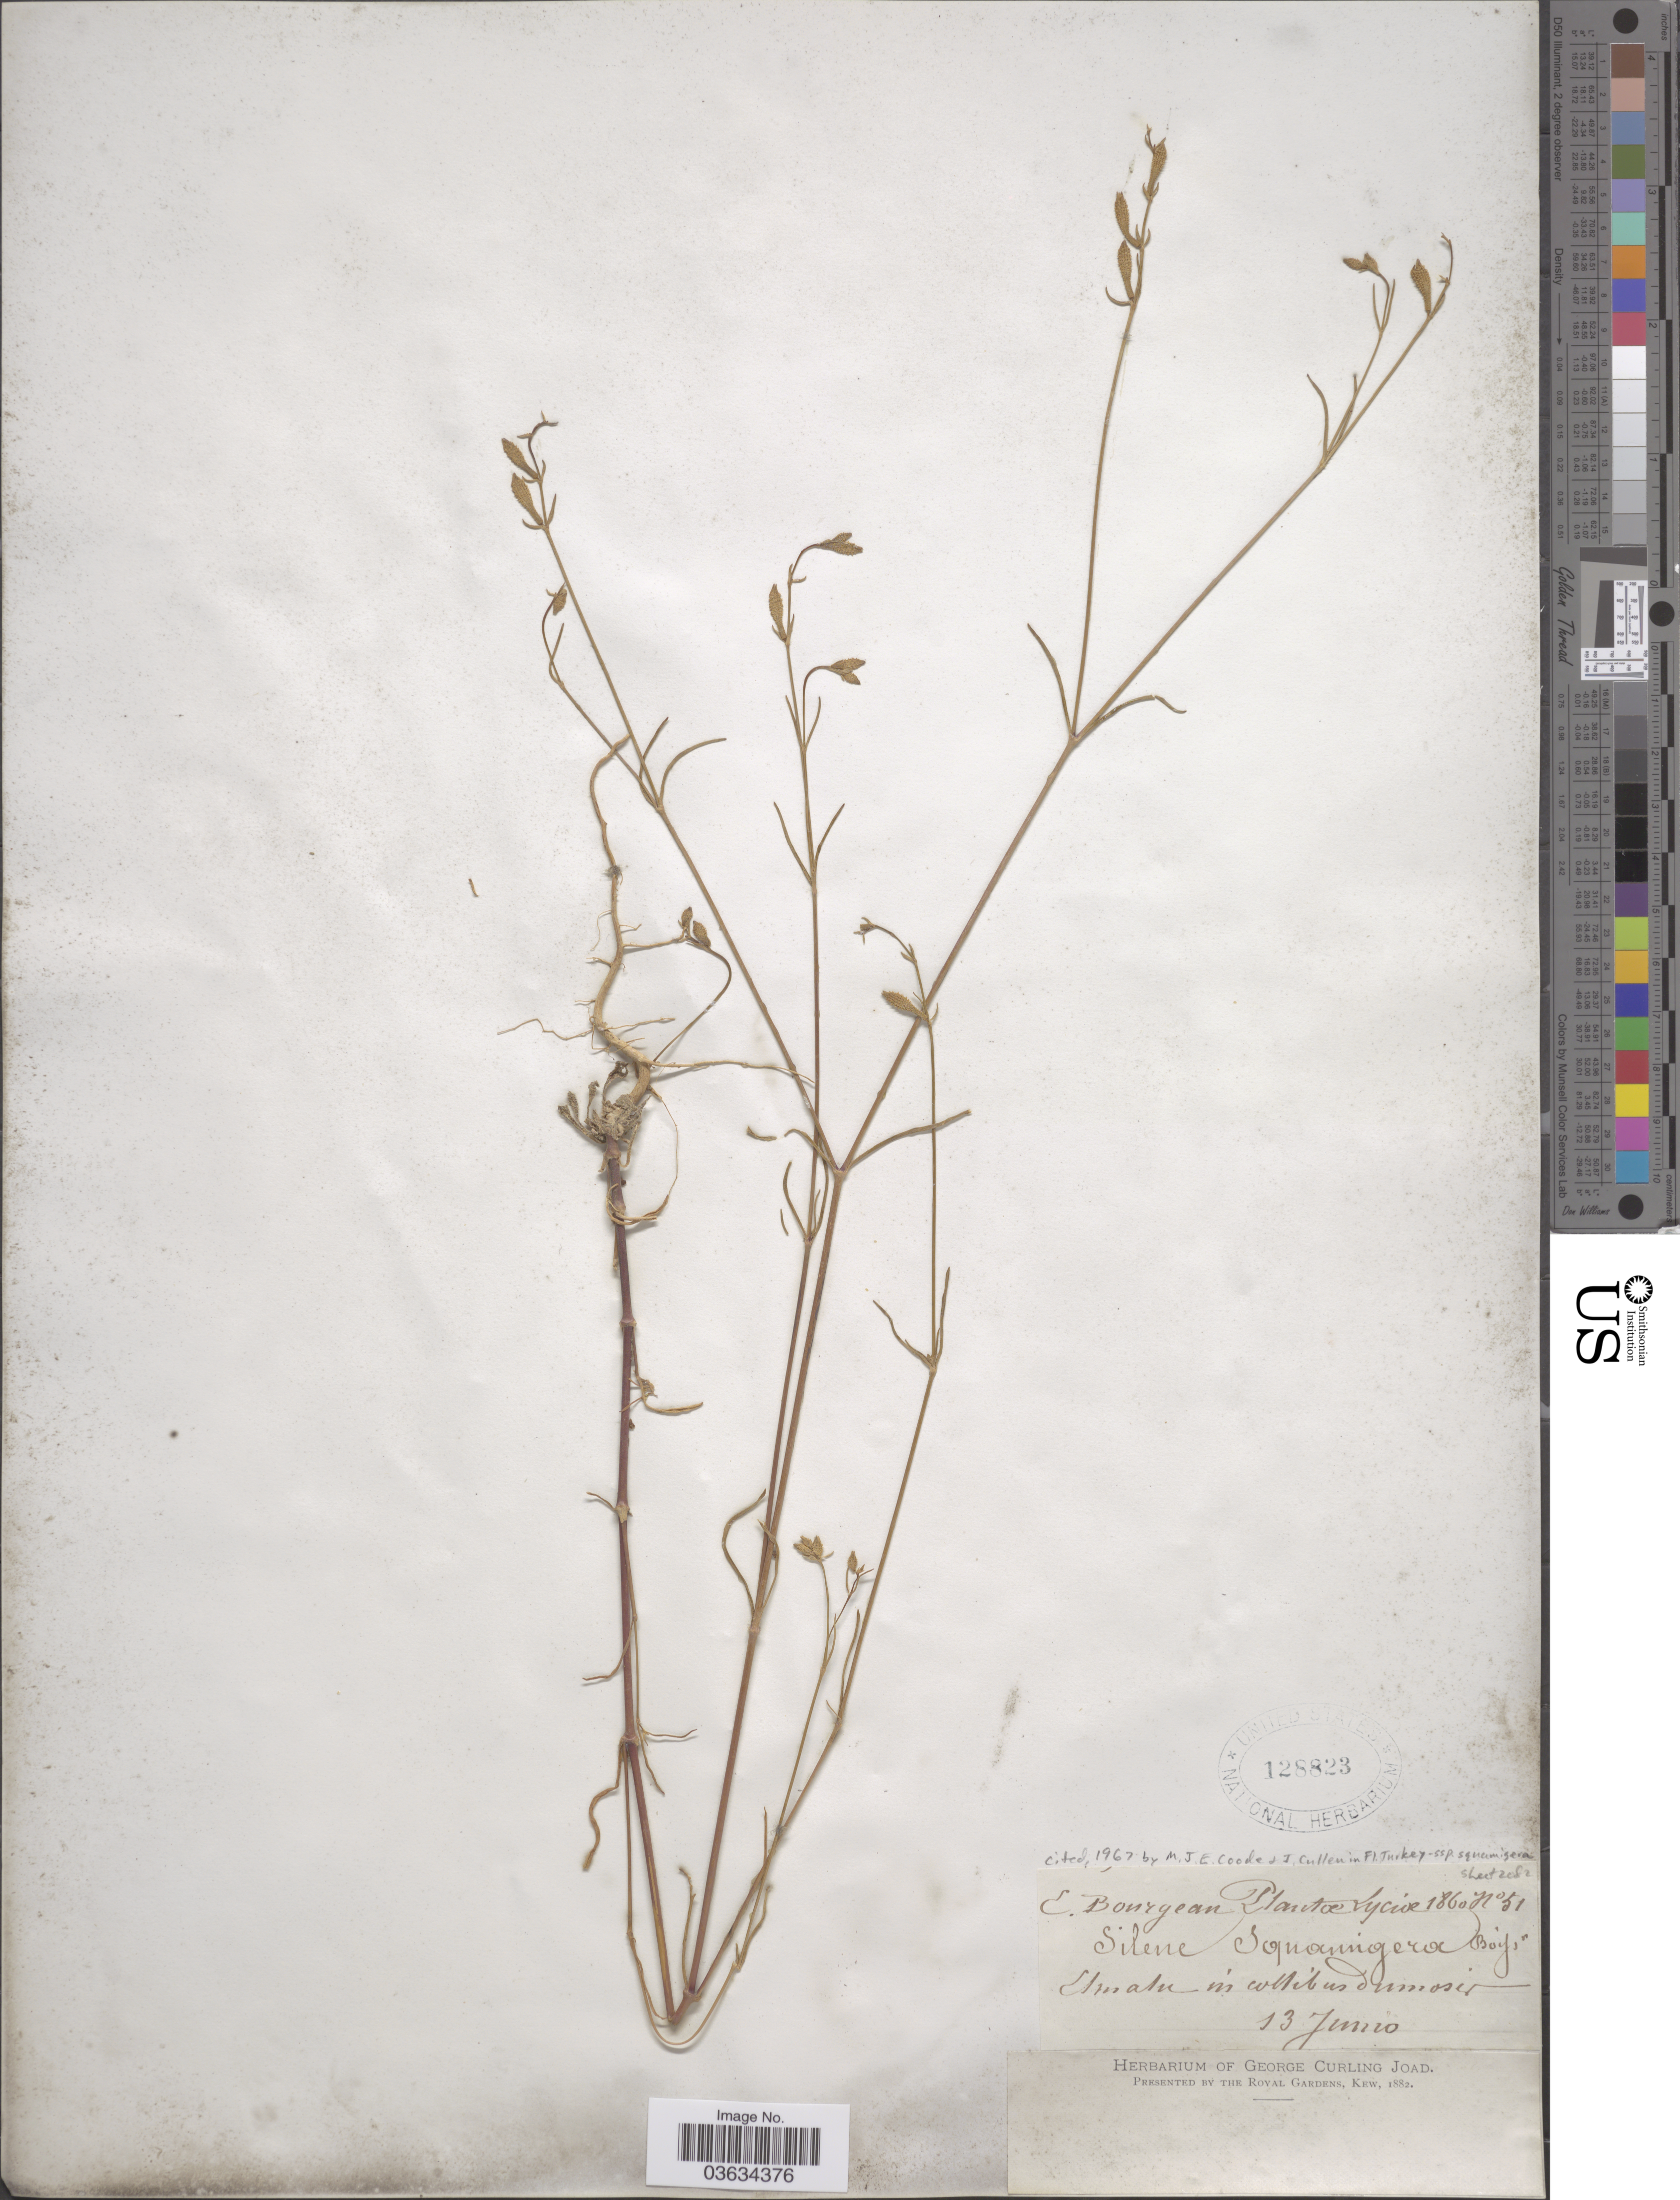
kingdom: Plantae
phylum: Tracheophyta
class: Magnoliopsida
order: Caryophyllales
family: Caryophyllaceae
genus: Silene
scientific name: Silene squamigera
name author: Boiss.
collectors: E. Bourgeau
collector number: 51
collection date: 1860-06-13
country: Turkey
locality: Lyciæ. Elmalu in collibus dumosis.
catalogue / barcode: US 128823